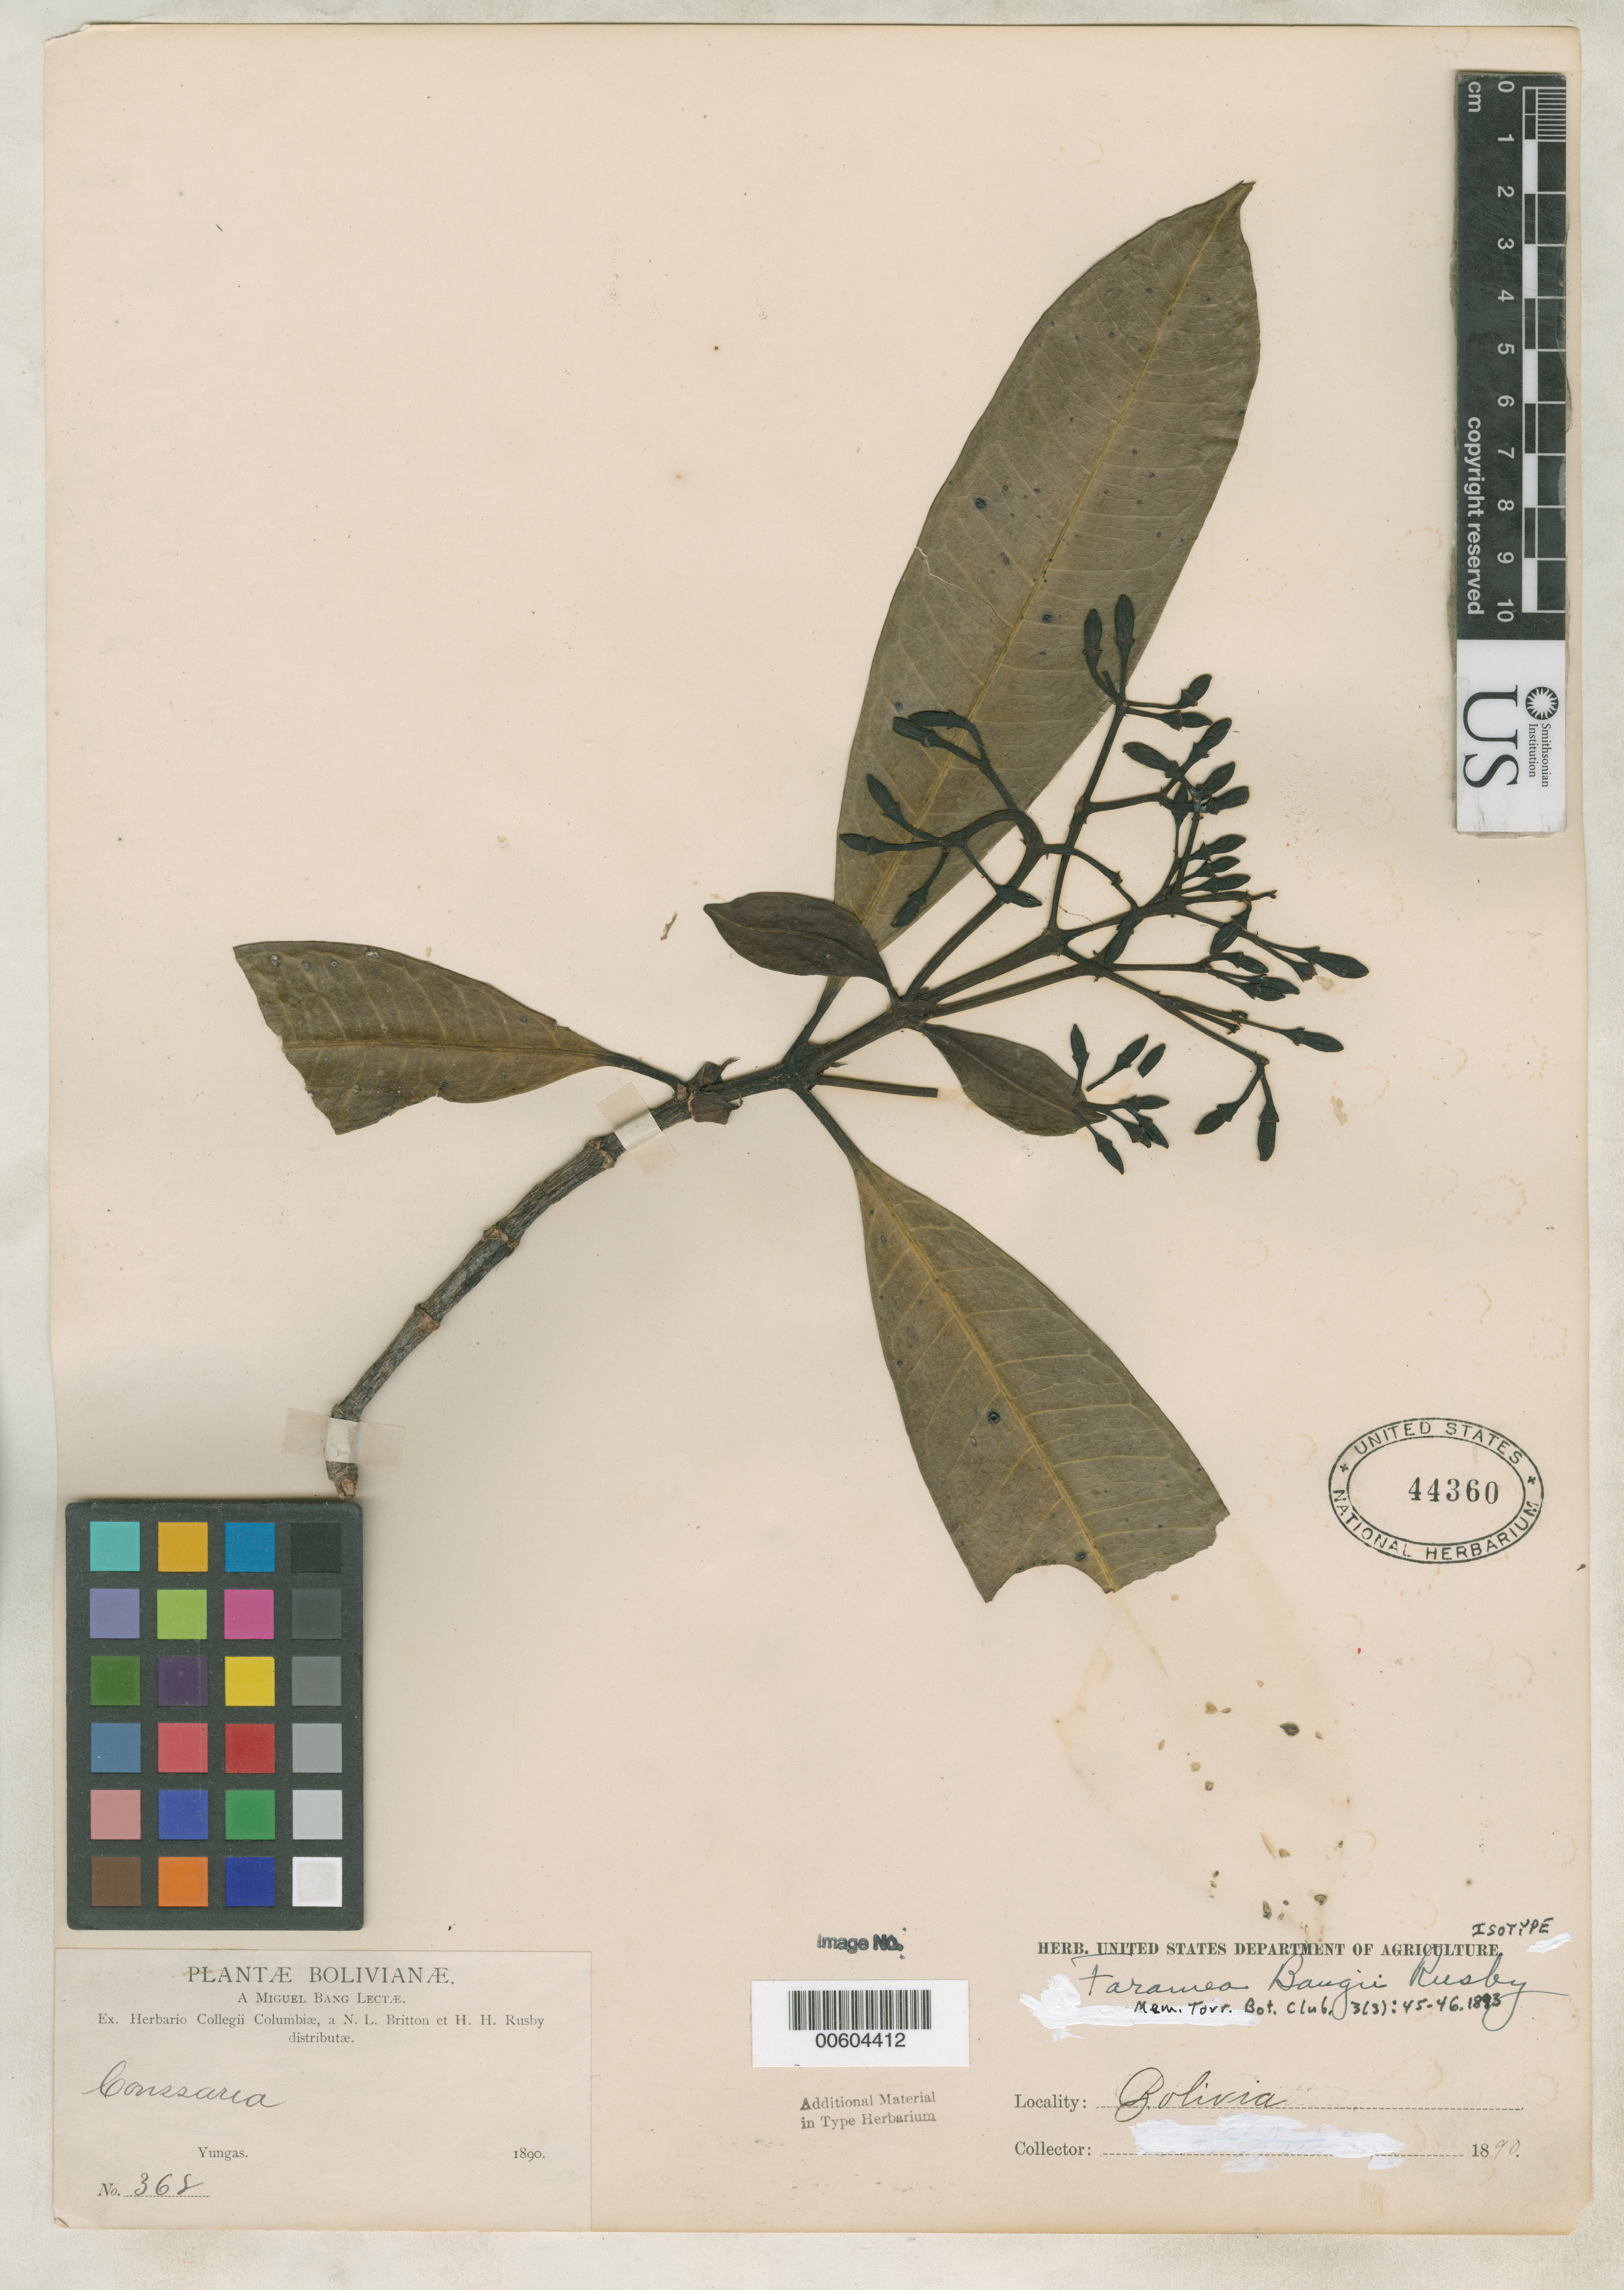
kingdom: Plantae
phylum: Tracheophyta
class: Magnoliopsida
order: Gentianales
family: Rubiaceae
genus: Faramea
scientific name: Faramea bangii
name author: Rusby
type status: Isotype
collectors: M. Bang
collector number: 368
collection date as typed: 1890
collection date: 1890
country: Bolivia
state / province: La Paz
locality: Yungas.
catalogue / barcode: US 44360